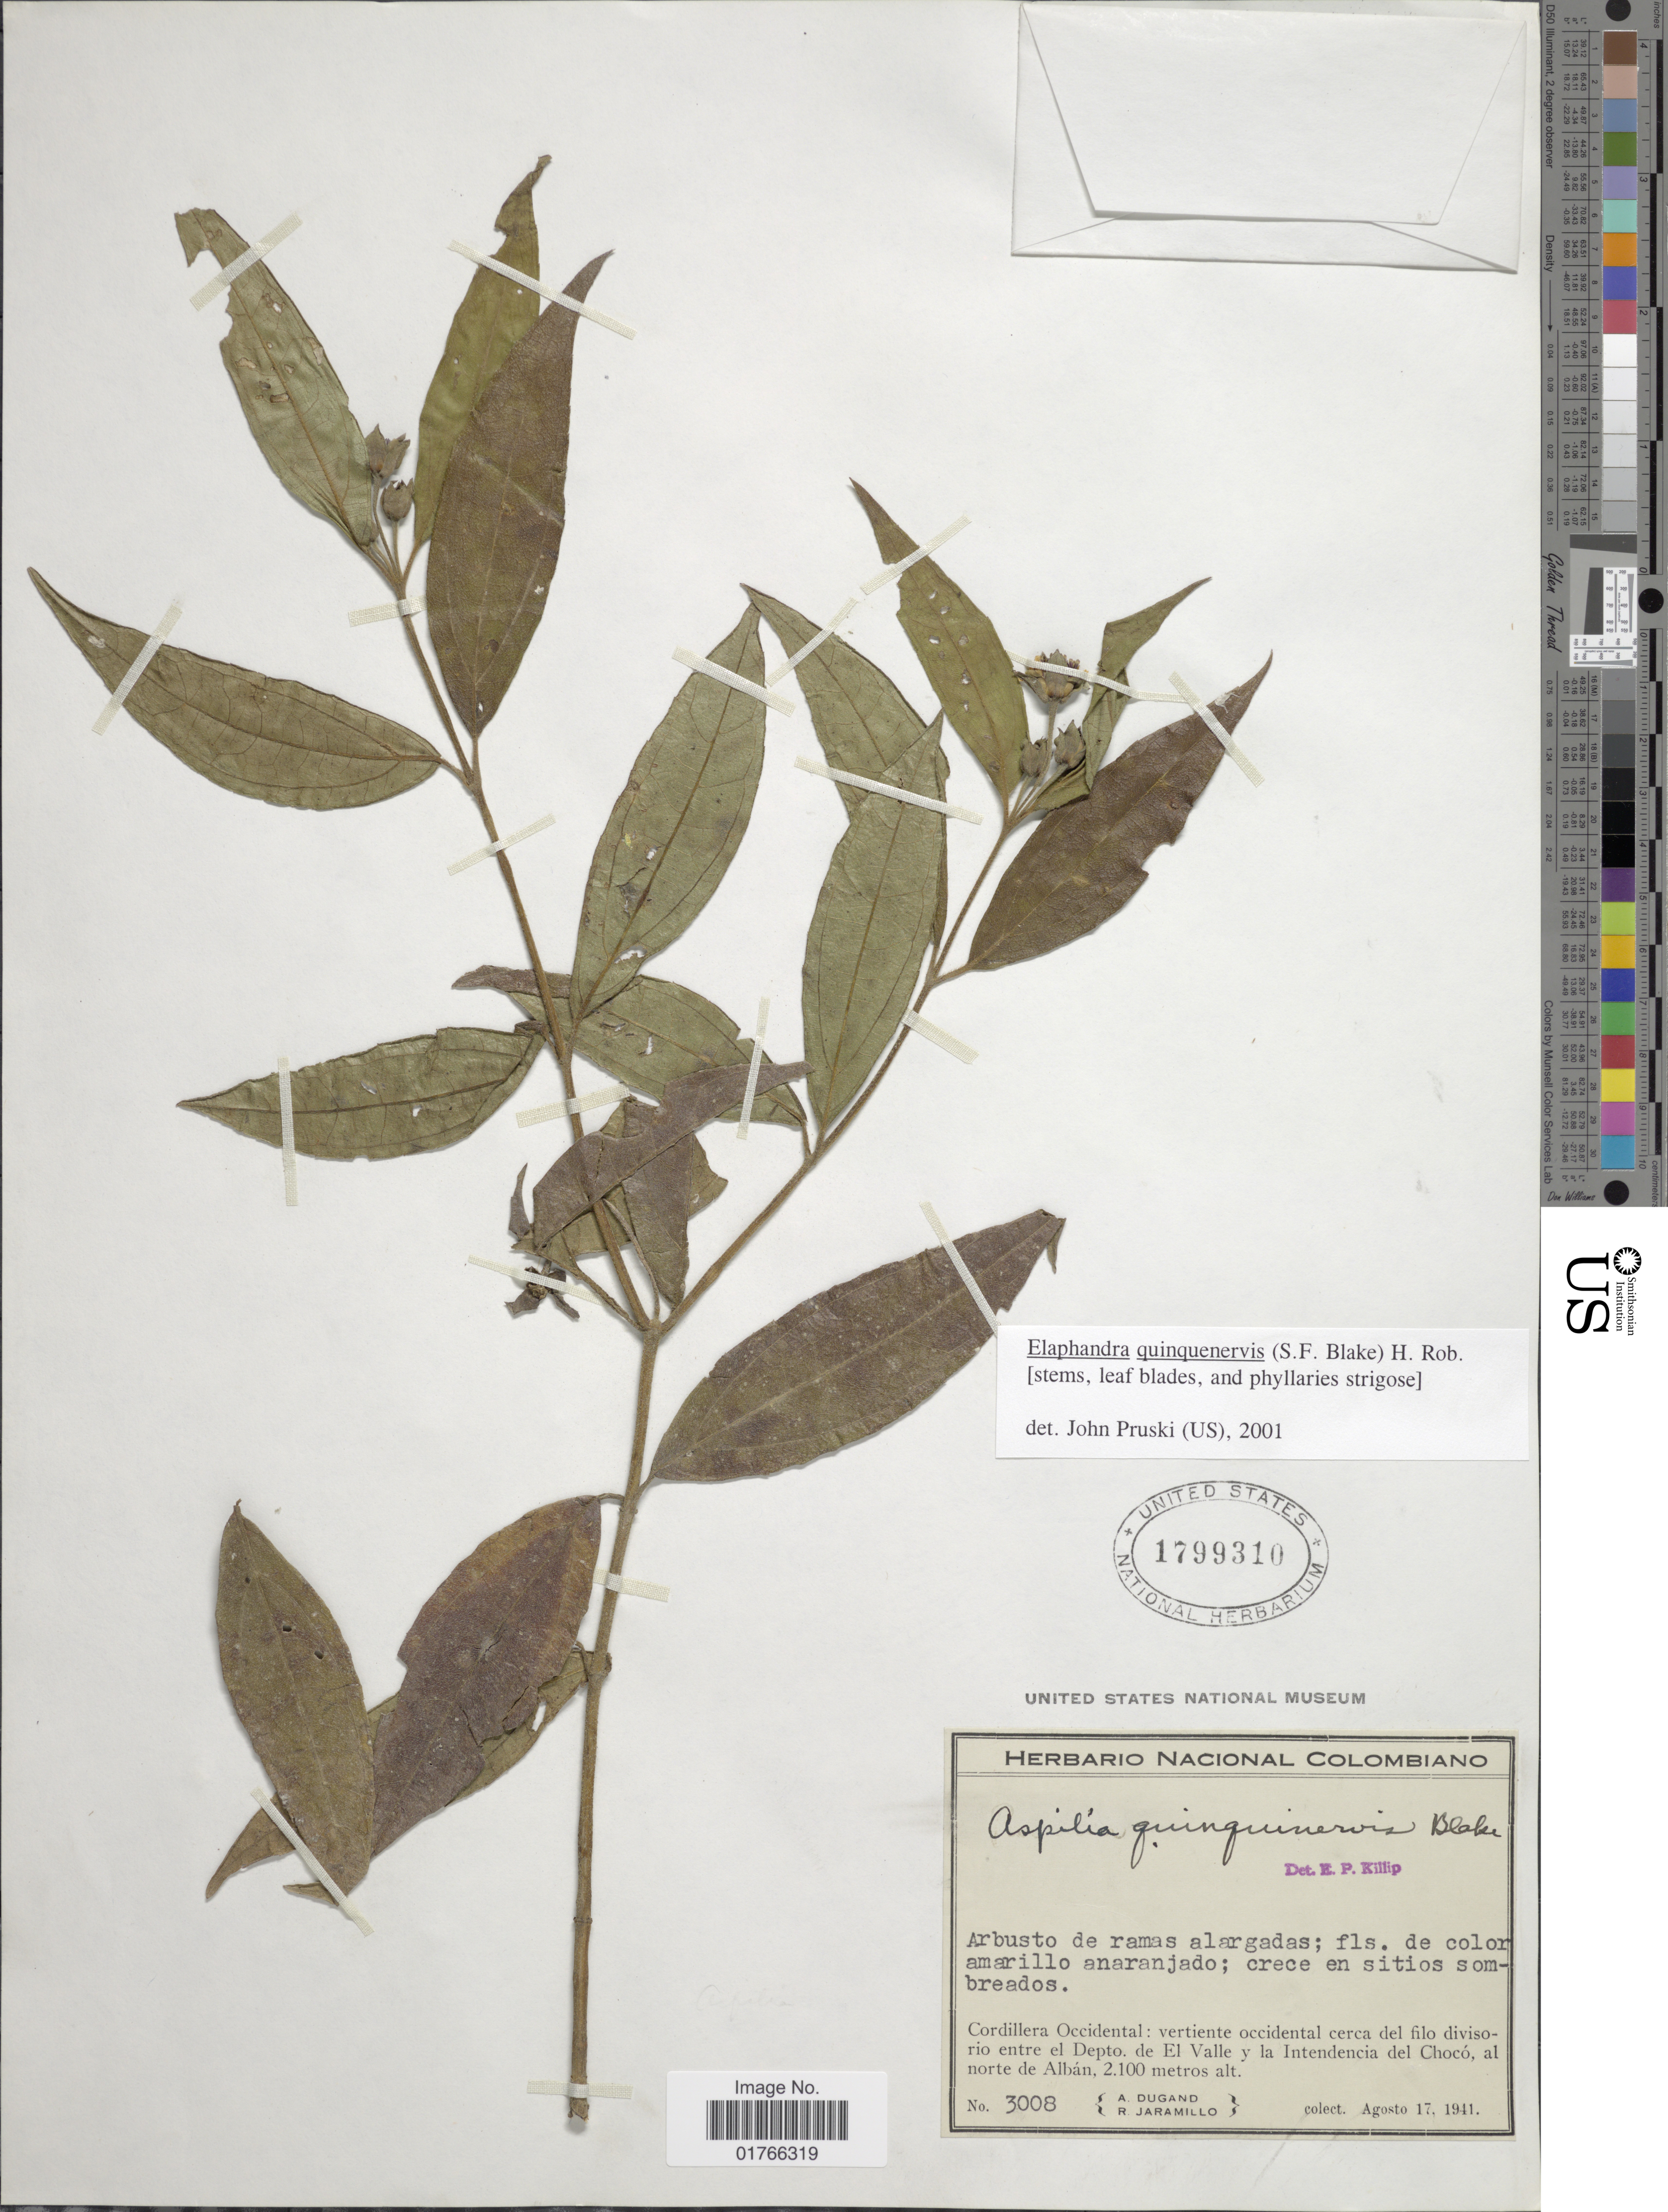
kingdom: Plantae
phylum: Tracheophyta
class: Magnoliopsida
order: Asterales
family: Asteraceae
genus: Elaphandra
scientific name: Elaphandra quinquenervis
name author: (S.F. Blake) H. Rob.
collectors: A. Dugand & R. Jaramillo M.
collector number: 3008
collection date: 1941-08-17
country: Colombia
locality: Cordillera Occidental, vertiente occidental cerca del filo divisorio entre el Depto. del El Valle y la Intendencia del Choco, al norte de Alban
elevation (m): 2100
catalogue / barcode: US 1799310